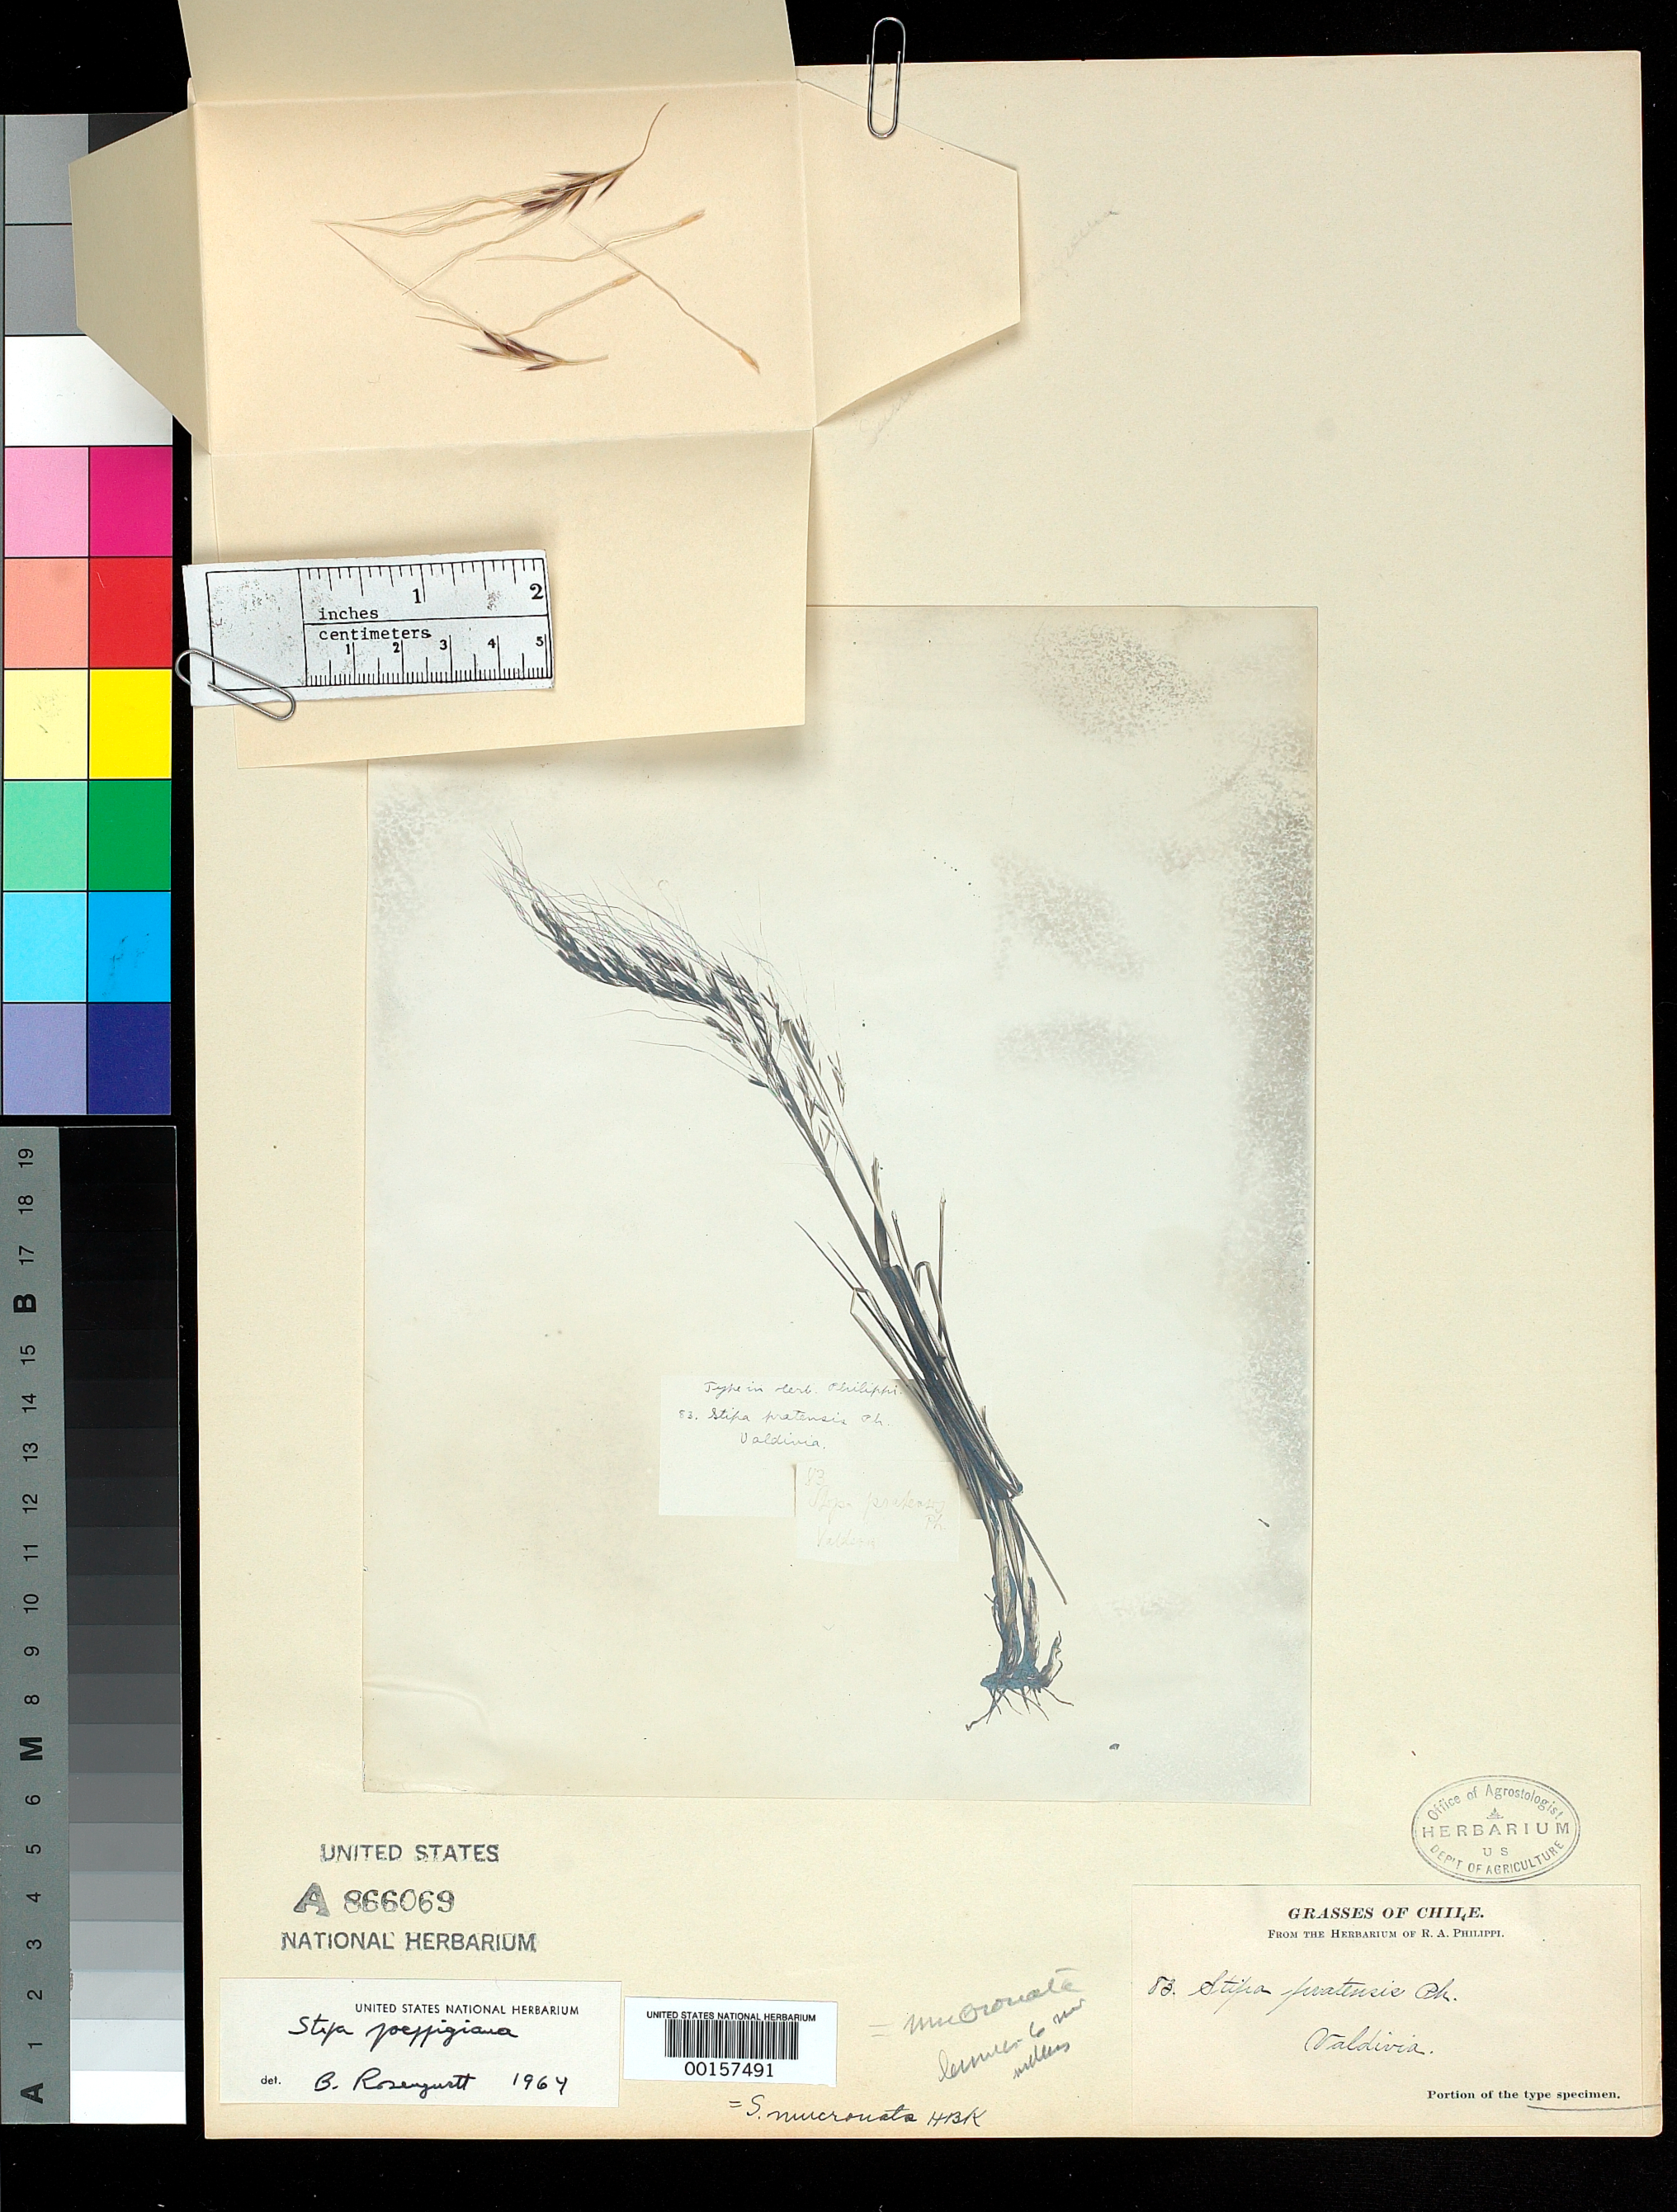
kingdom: Plantae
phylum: Tracheophyta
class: Liliopsida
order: Poales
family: Poaceae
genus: Stipa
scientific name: Stipa pratensis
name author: Phil.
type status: Type Fragment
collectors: R. A. Philippi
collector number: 83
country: Chile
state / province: Los Ríos (XIV)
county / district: Valdivia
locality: S. Juan, Corral.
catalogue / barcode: US 866069A